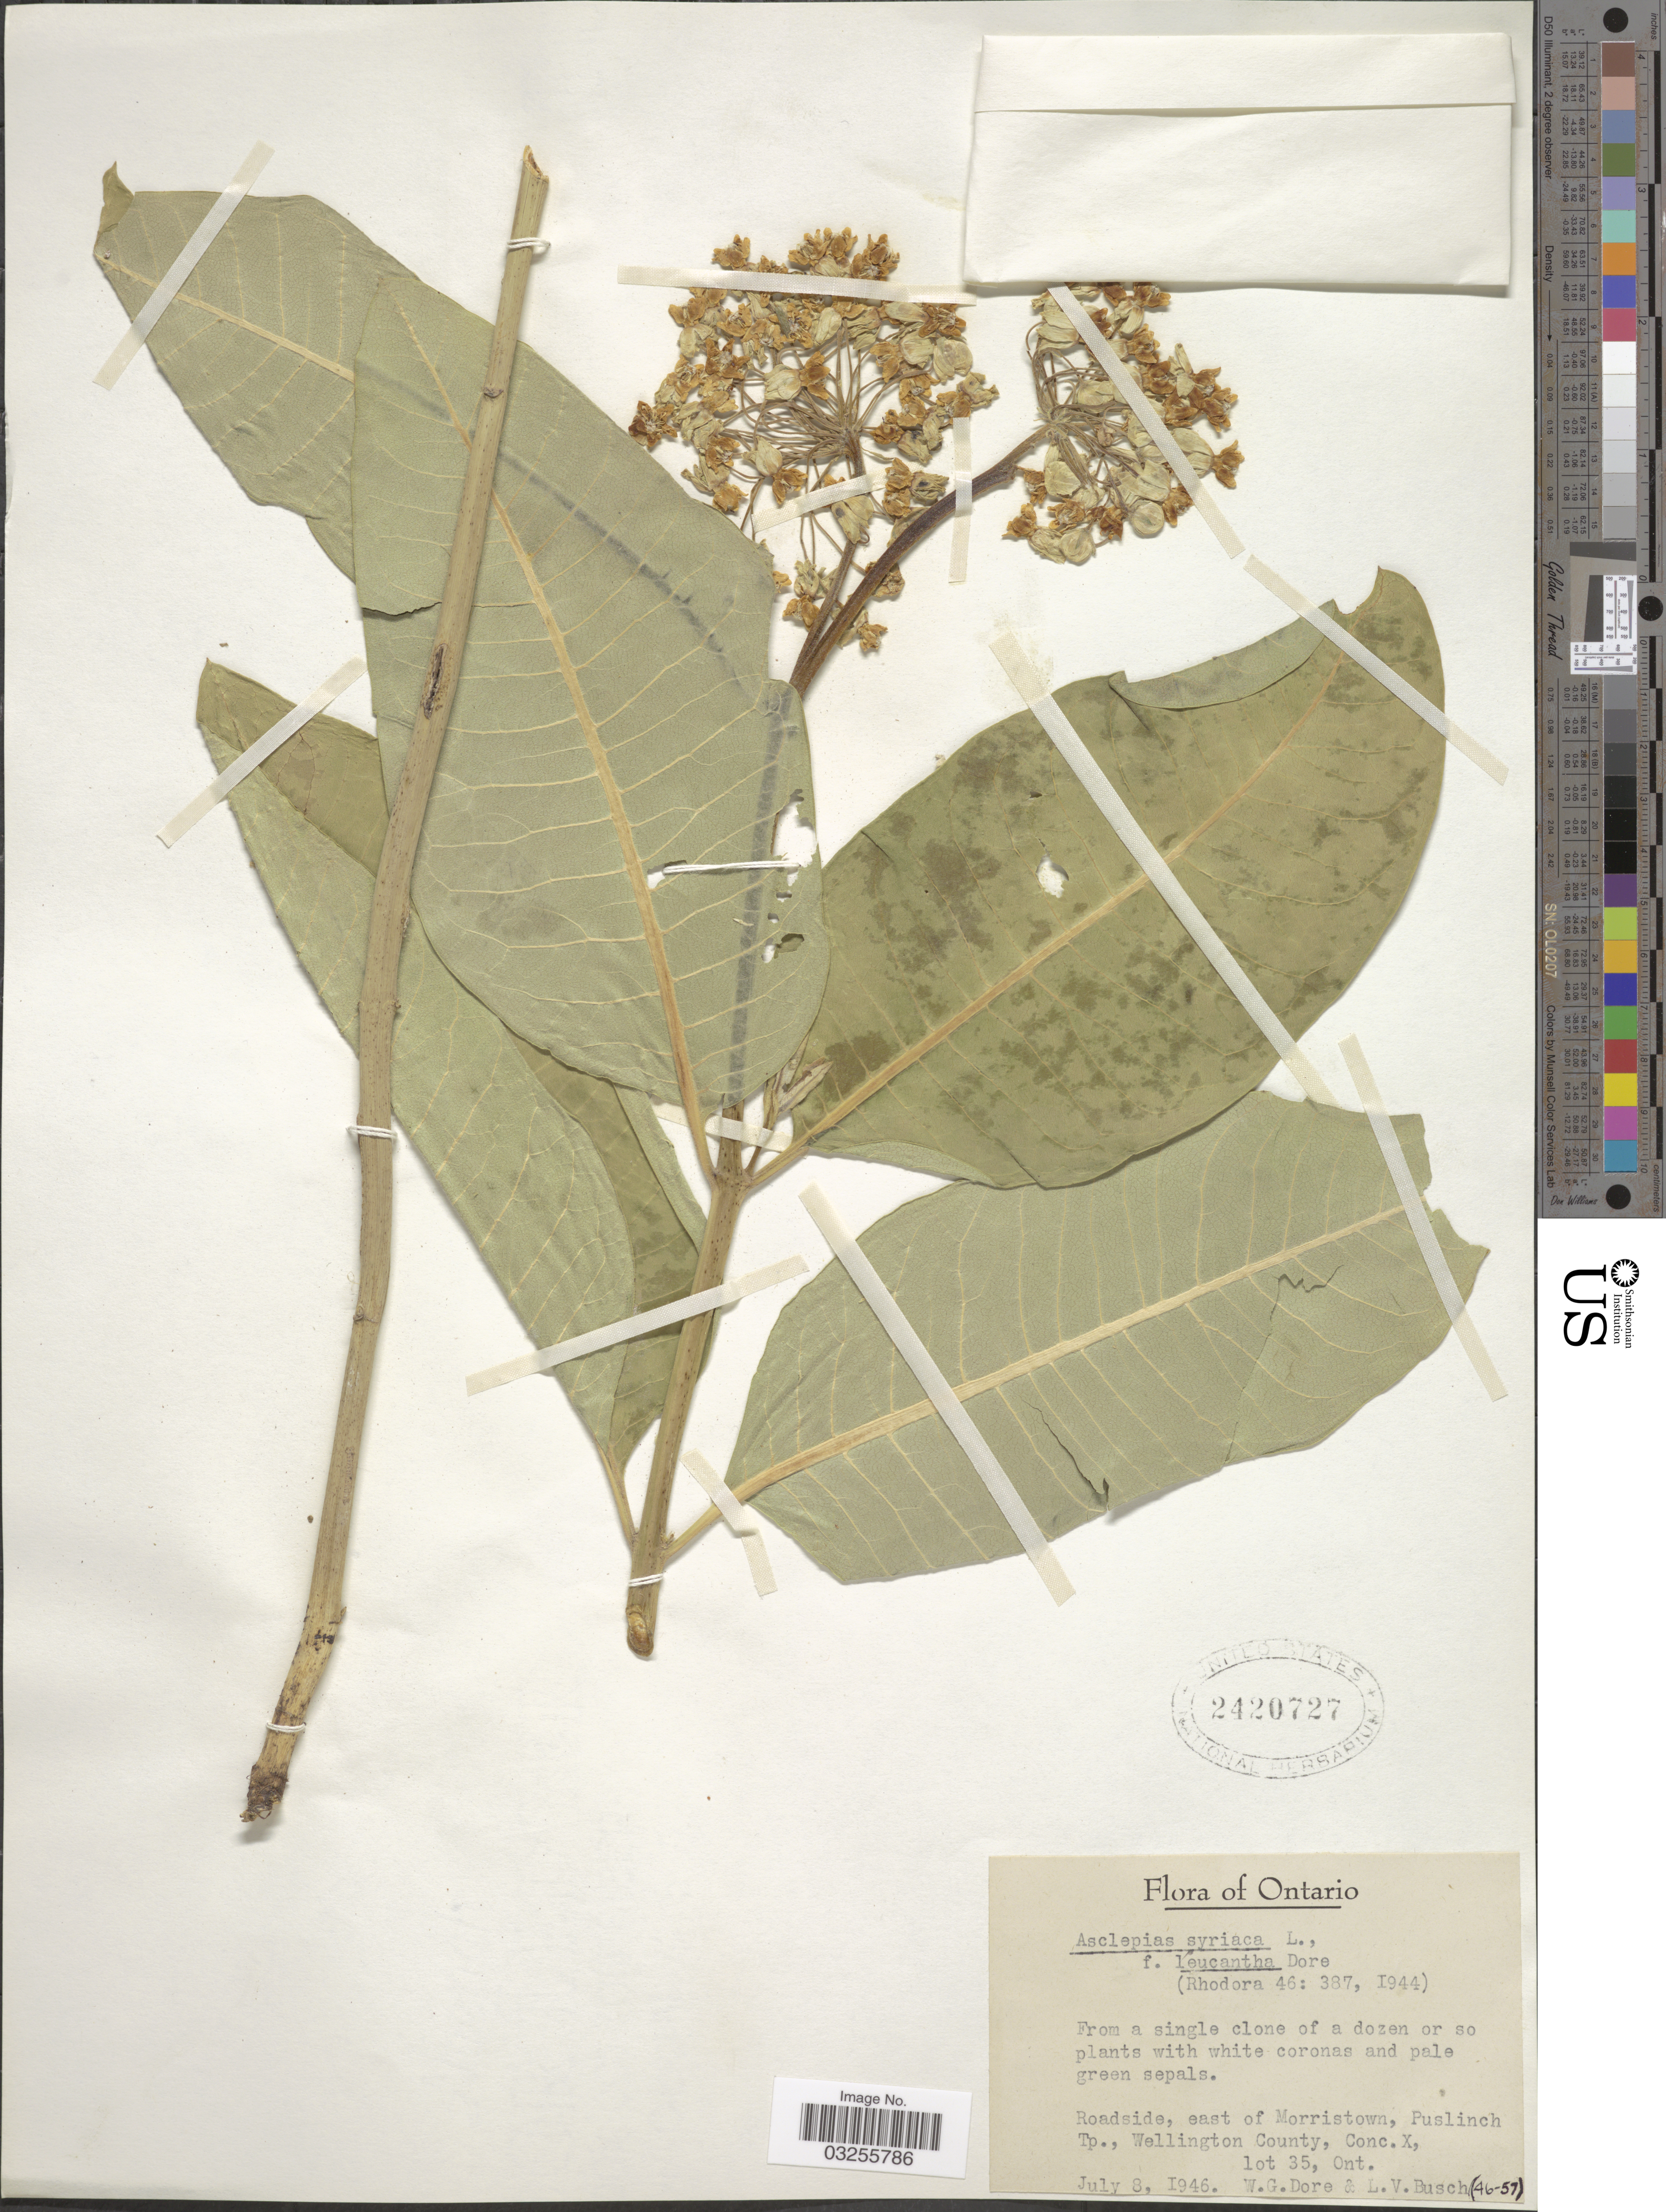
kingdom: Plantae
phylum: Tracheophyta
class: Magnoliopsida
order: Gentianales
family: Apocynaceae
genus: Asclepias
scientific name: Asclepias syriaca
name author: L.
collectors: W. Dore & L. Busch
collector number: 46-57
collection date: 1946-07-08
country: Canada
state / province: Ontario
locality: Roadside, east of Morristown, Puslinch Tp., Wellington County, Conc. X, lot 35, Ont.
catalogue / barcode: US 2420727